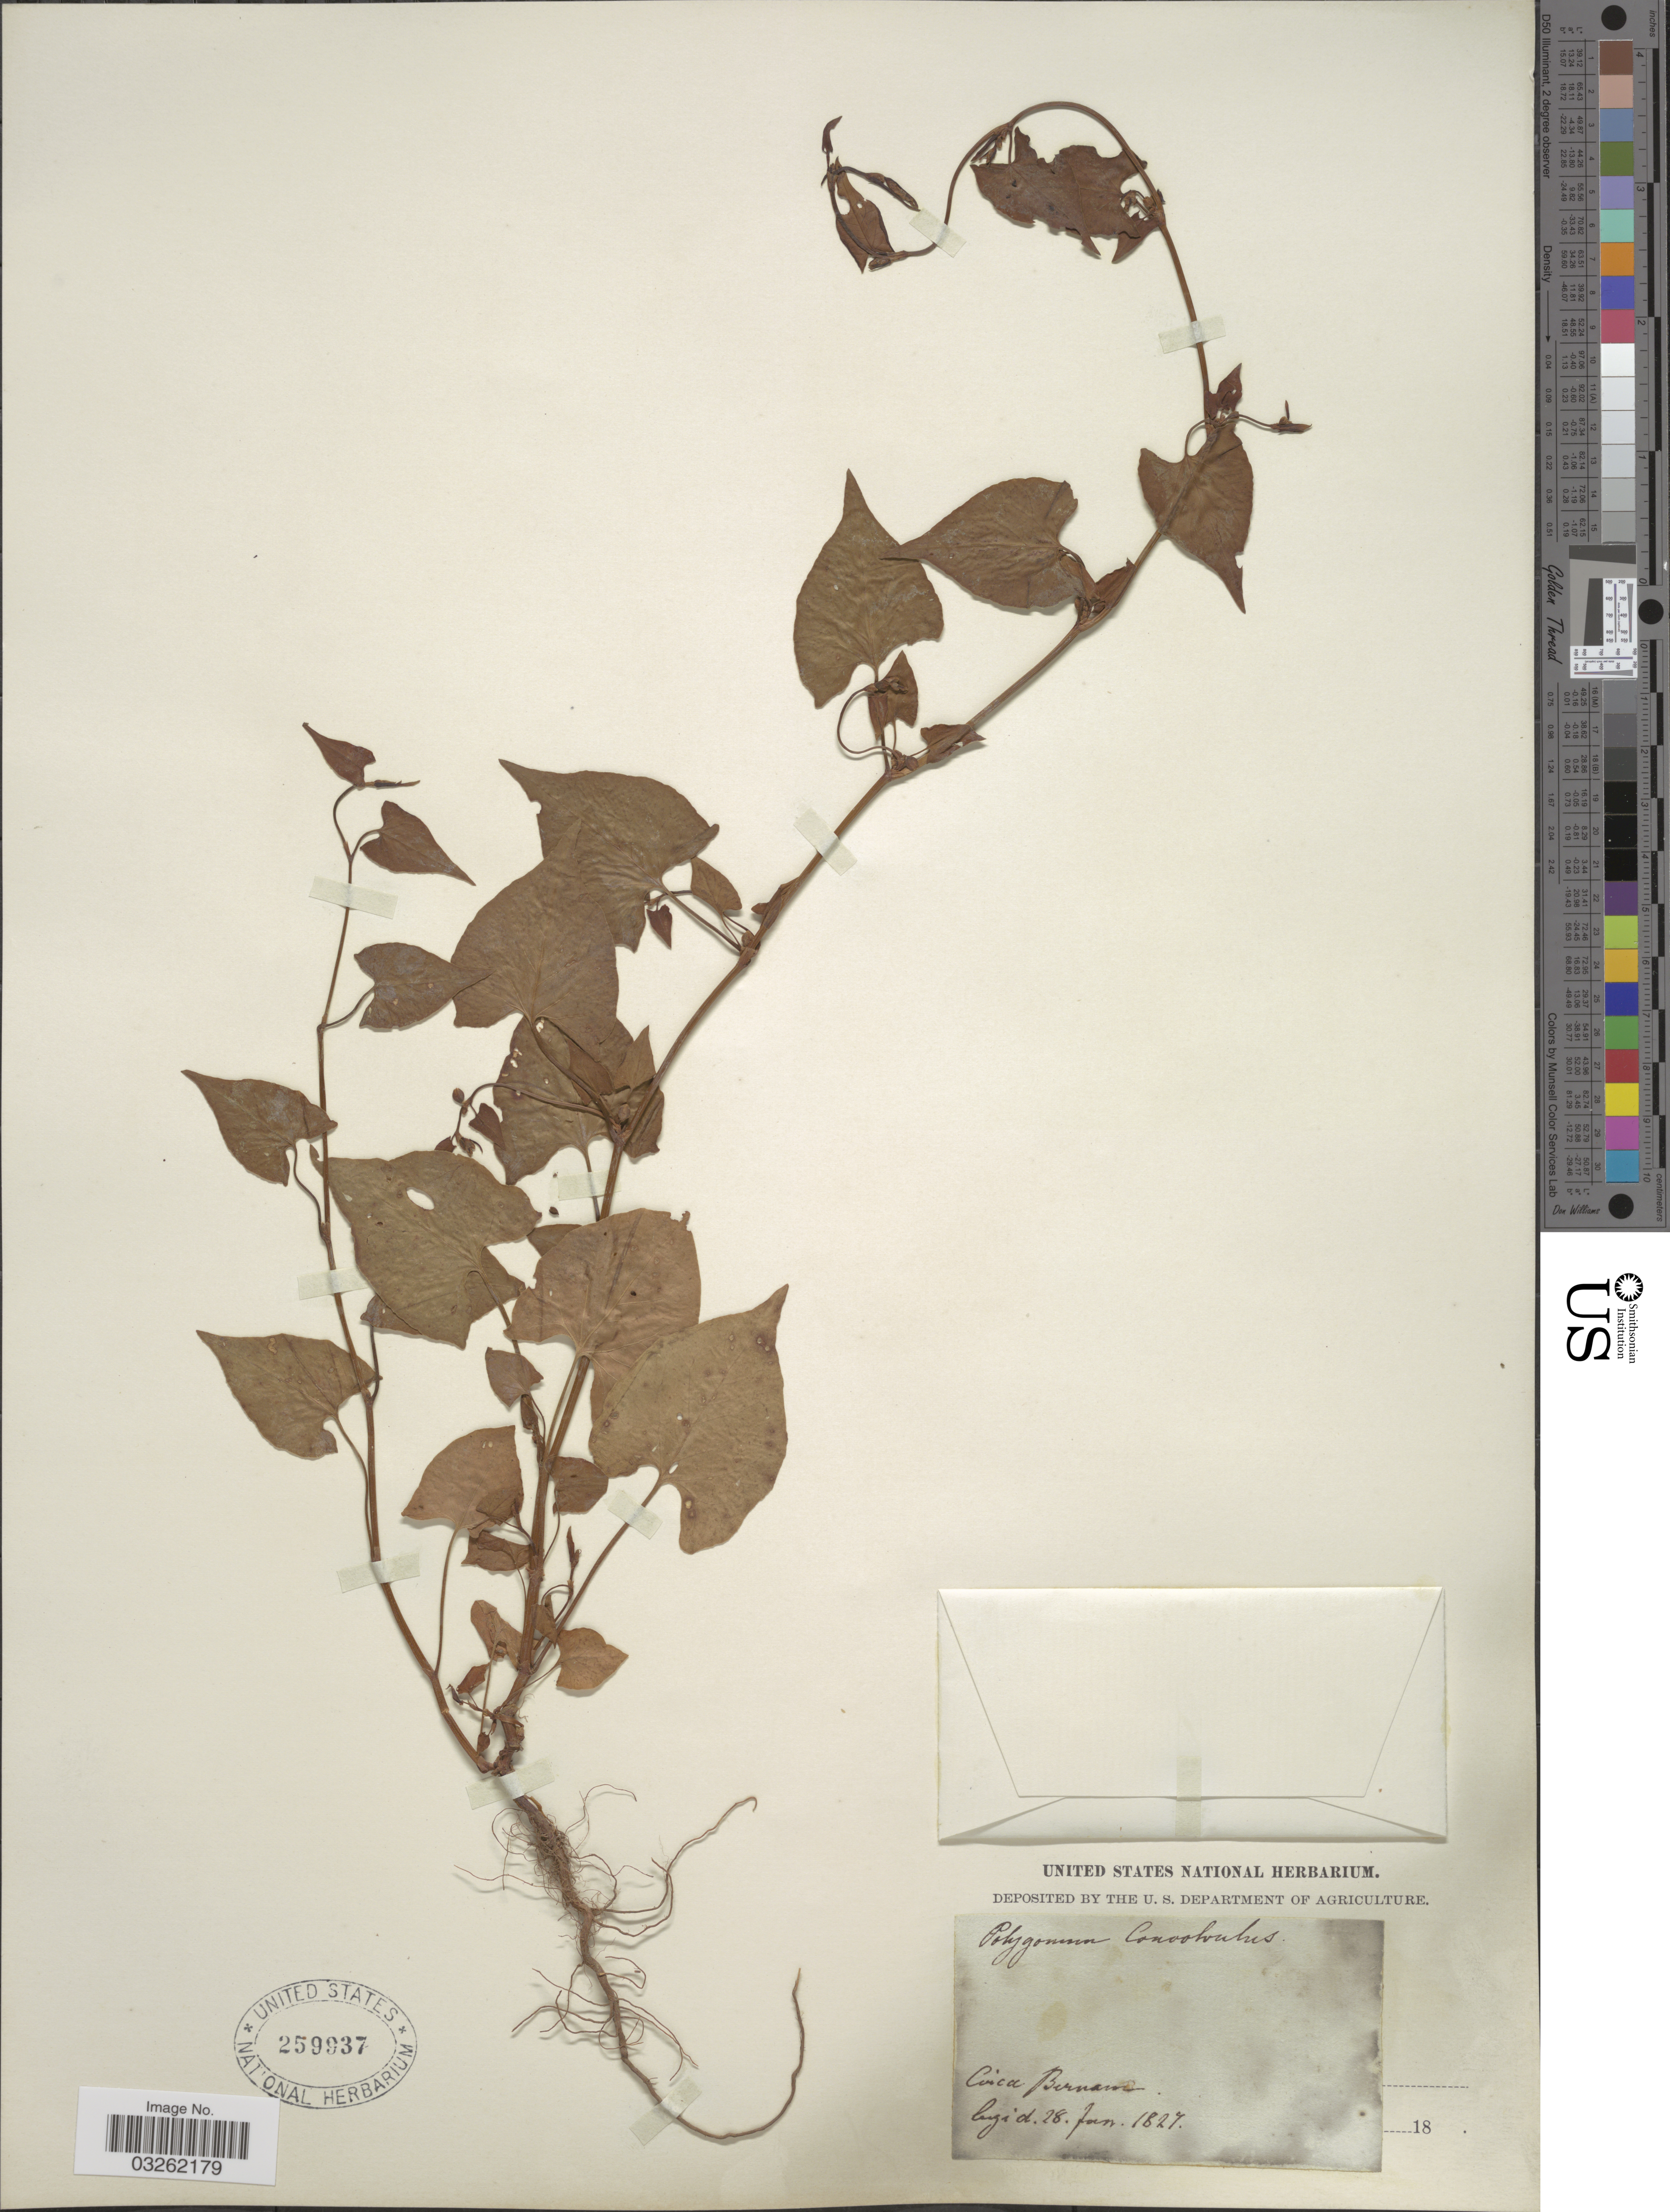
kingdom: Plantae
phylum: Tracheophyta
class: Magnoliopsida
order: Caryophyllales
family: Polygonaceae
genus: Fallopia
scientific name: Fallopia convolvulus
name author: (L.) Á. Löve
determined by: Strong, M. T., (US), Smithsonian Institution - National Museum of Natural History (UNITED STATES)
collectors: ex herb. United States National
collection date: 1827-01-28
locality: Circa Bernam [interpreted].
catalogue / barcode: US 259937